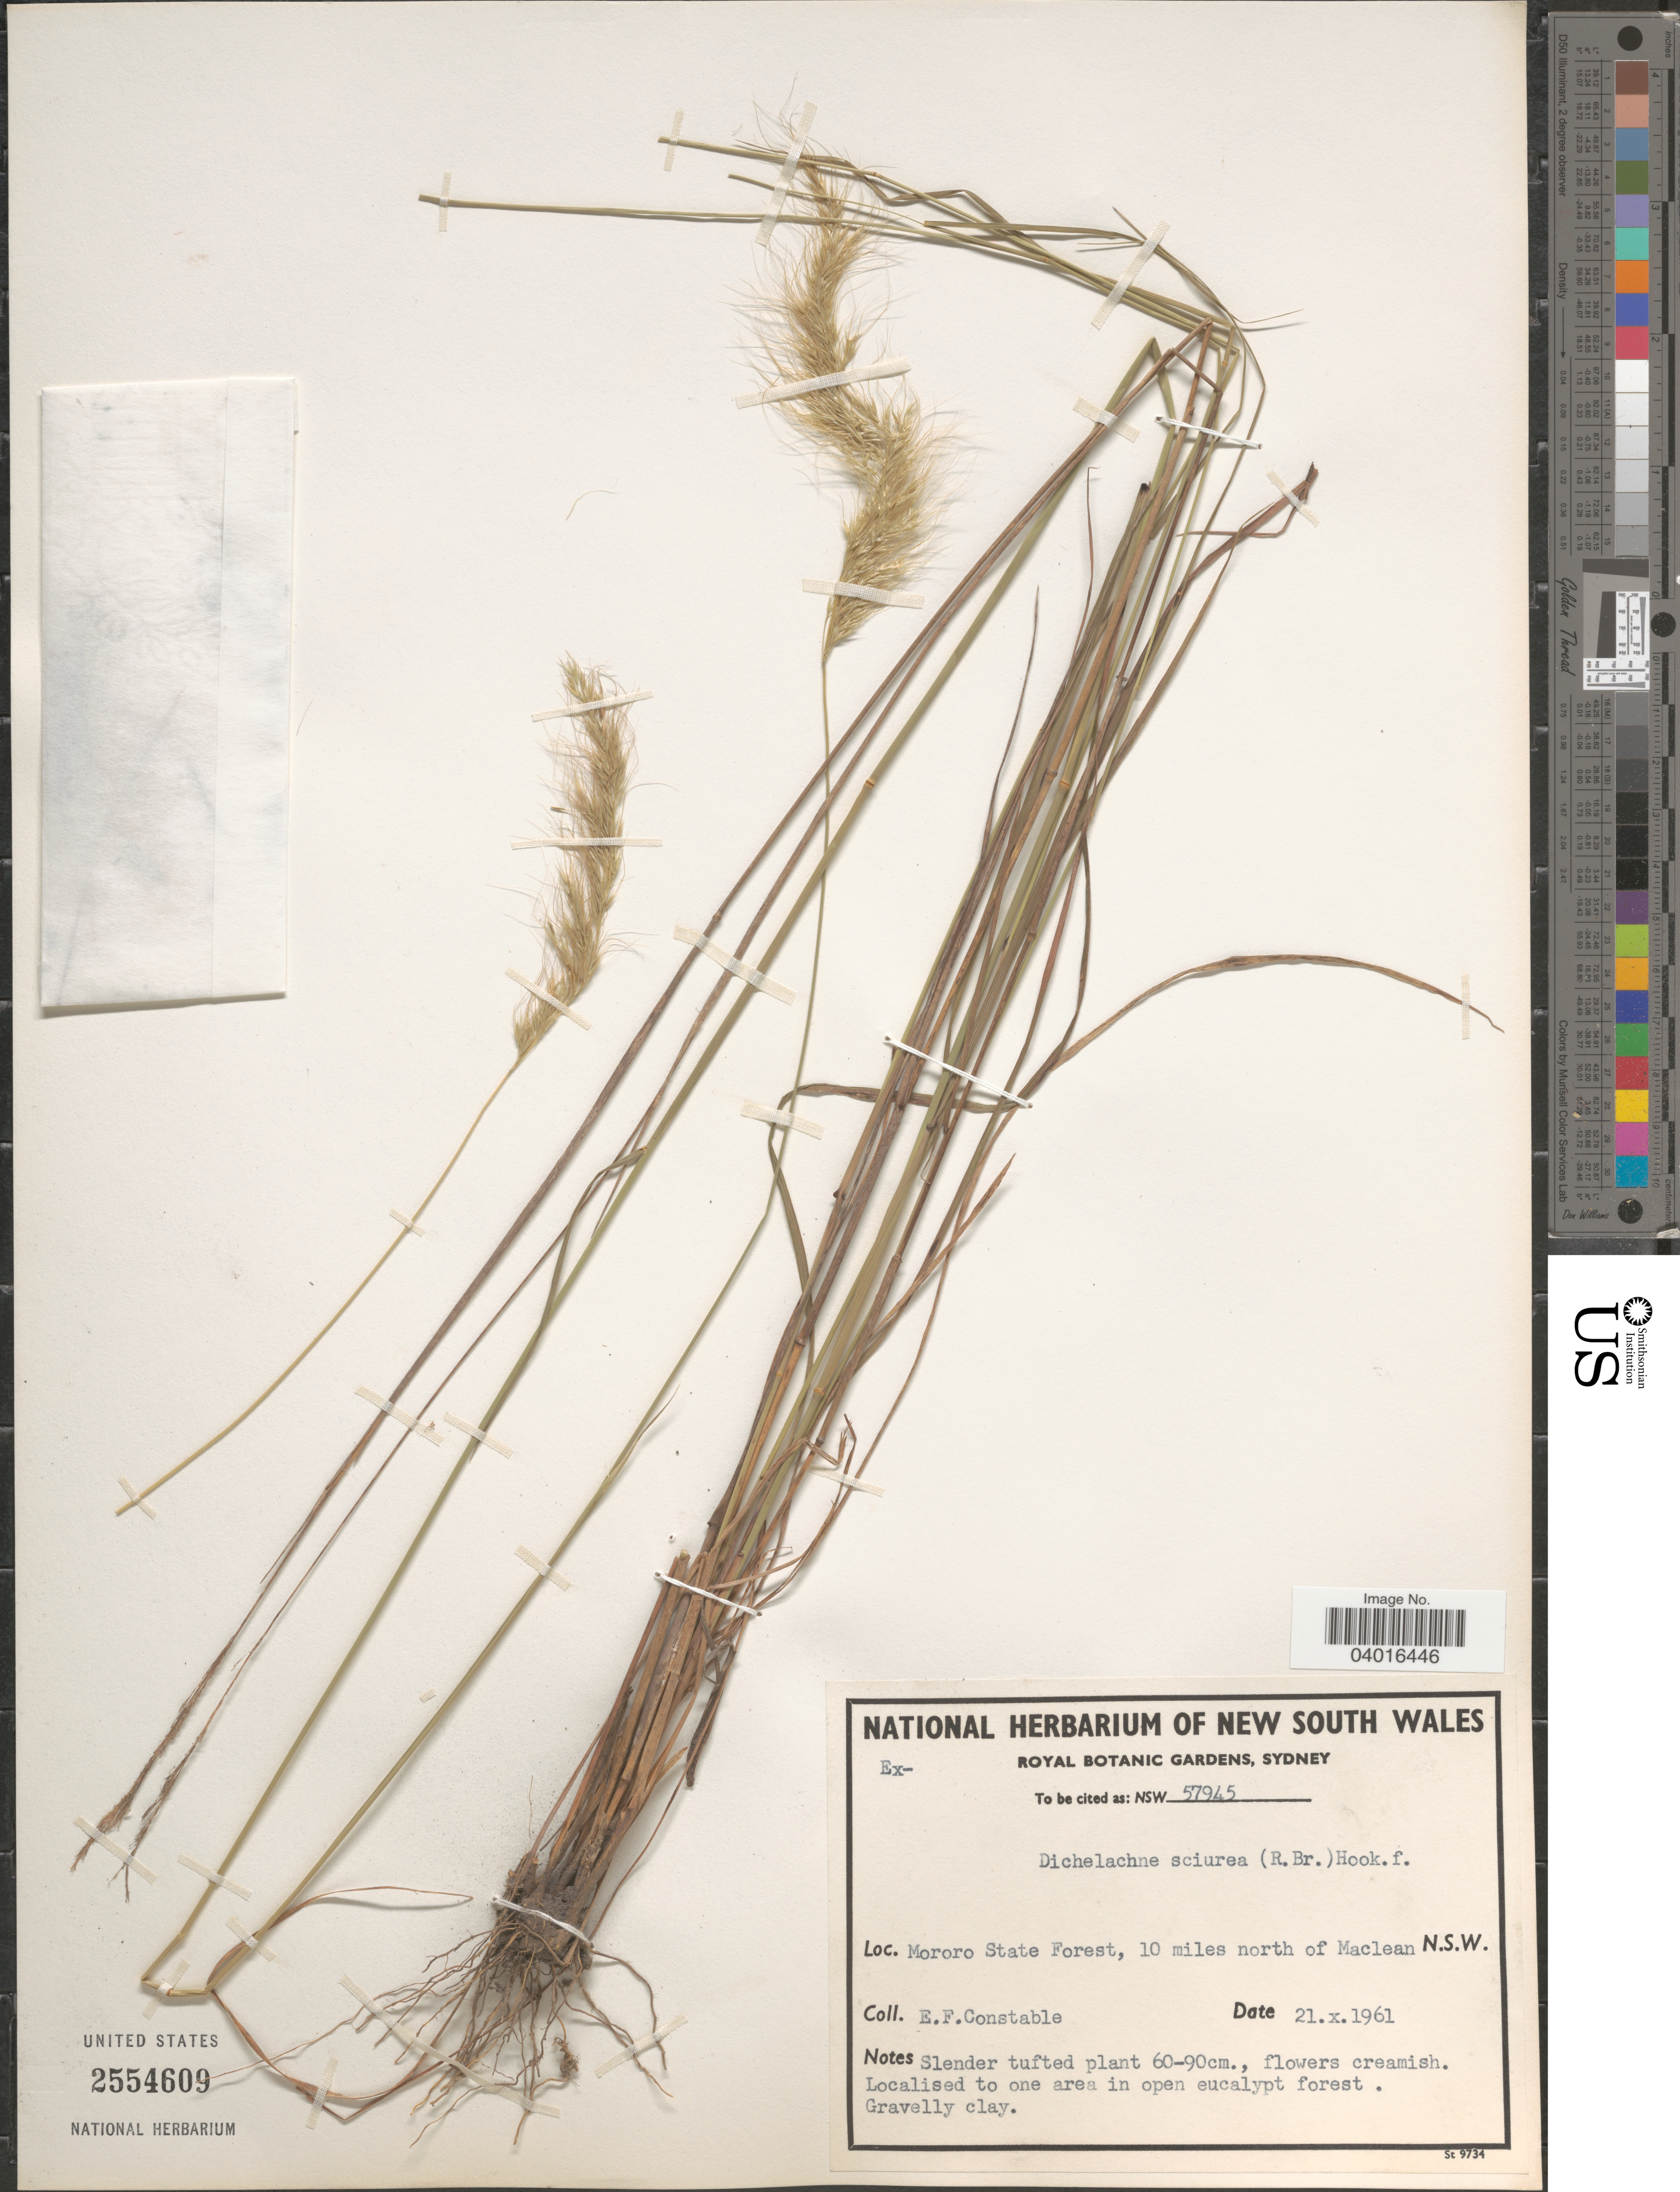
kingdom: Plantae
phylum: Tracheophyta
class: Liliopsida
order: Poales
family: Poaceae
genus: Dichelachne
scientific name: Dichelachne micrantha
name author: (Cav.) Domin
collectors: E. F. Constable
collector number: NSW57945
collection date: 1961-10-21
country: Australia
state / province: New South Wales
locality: Mororo State Forest, 10 miles north of Maclean.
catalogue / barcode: US 2554609